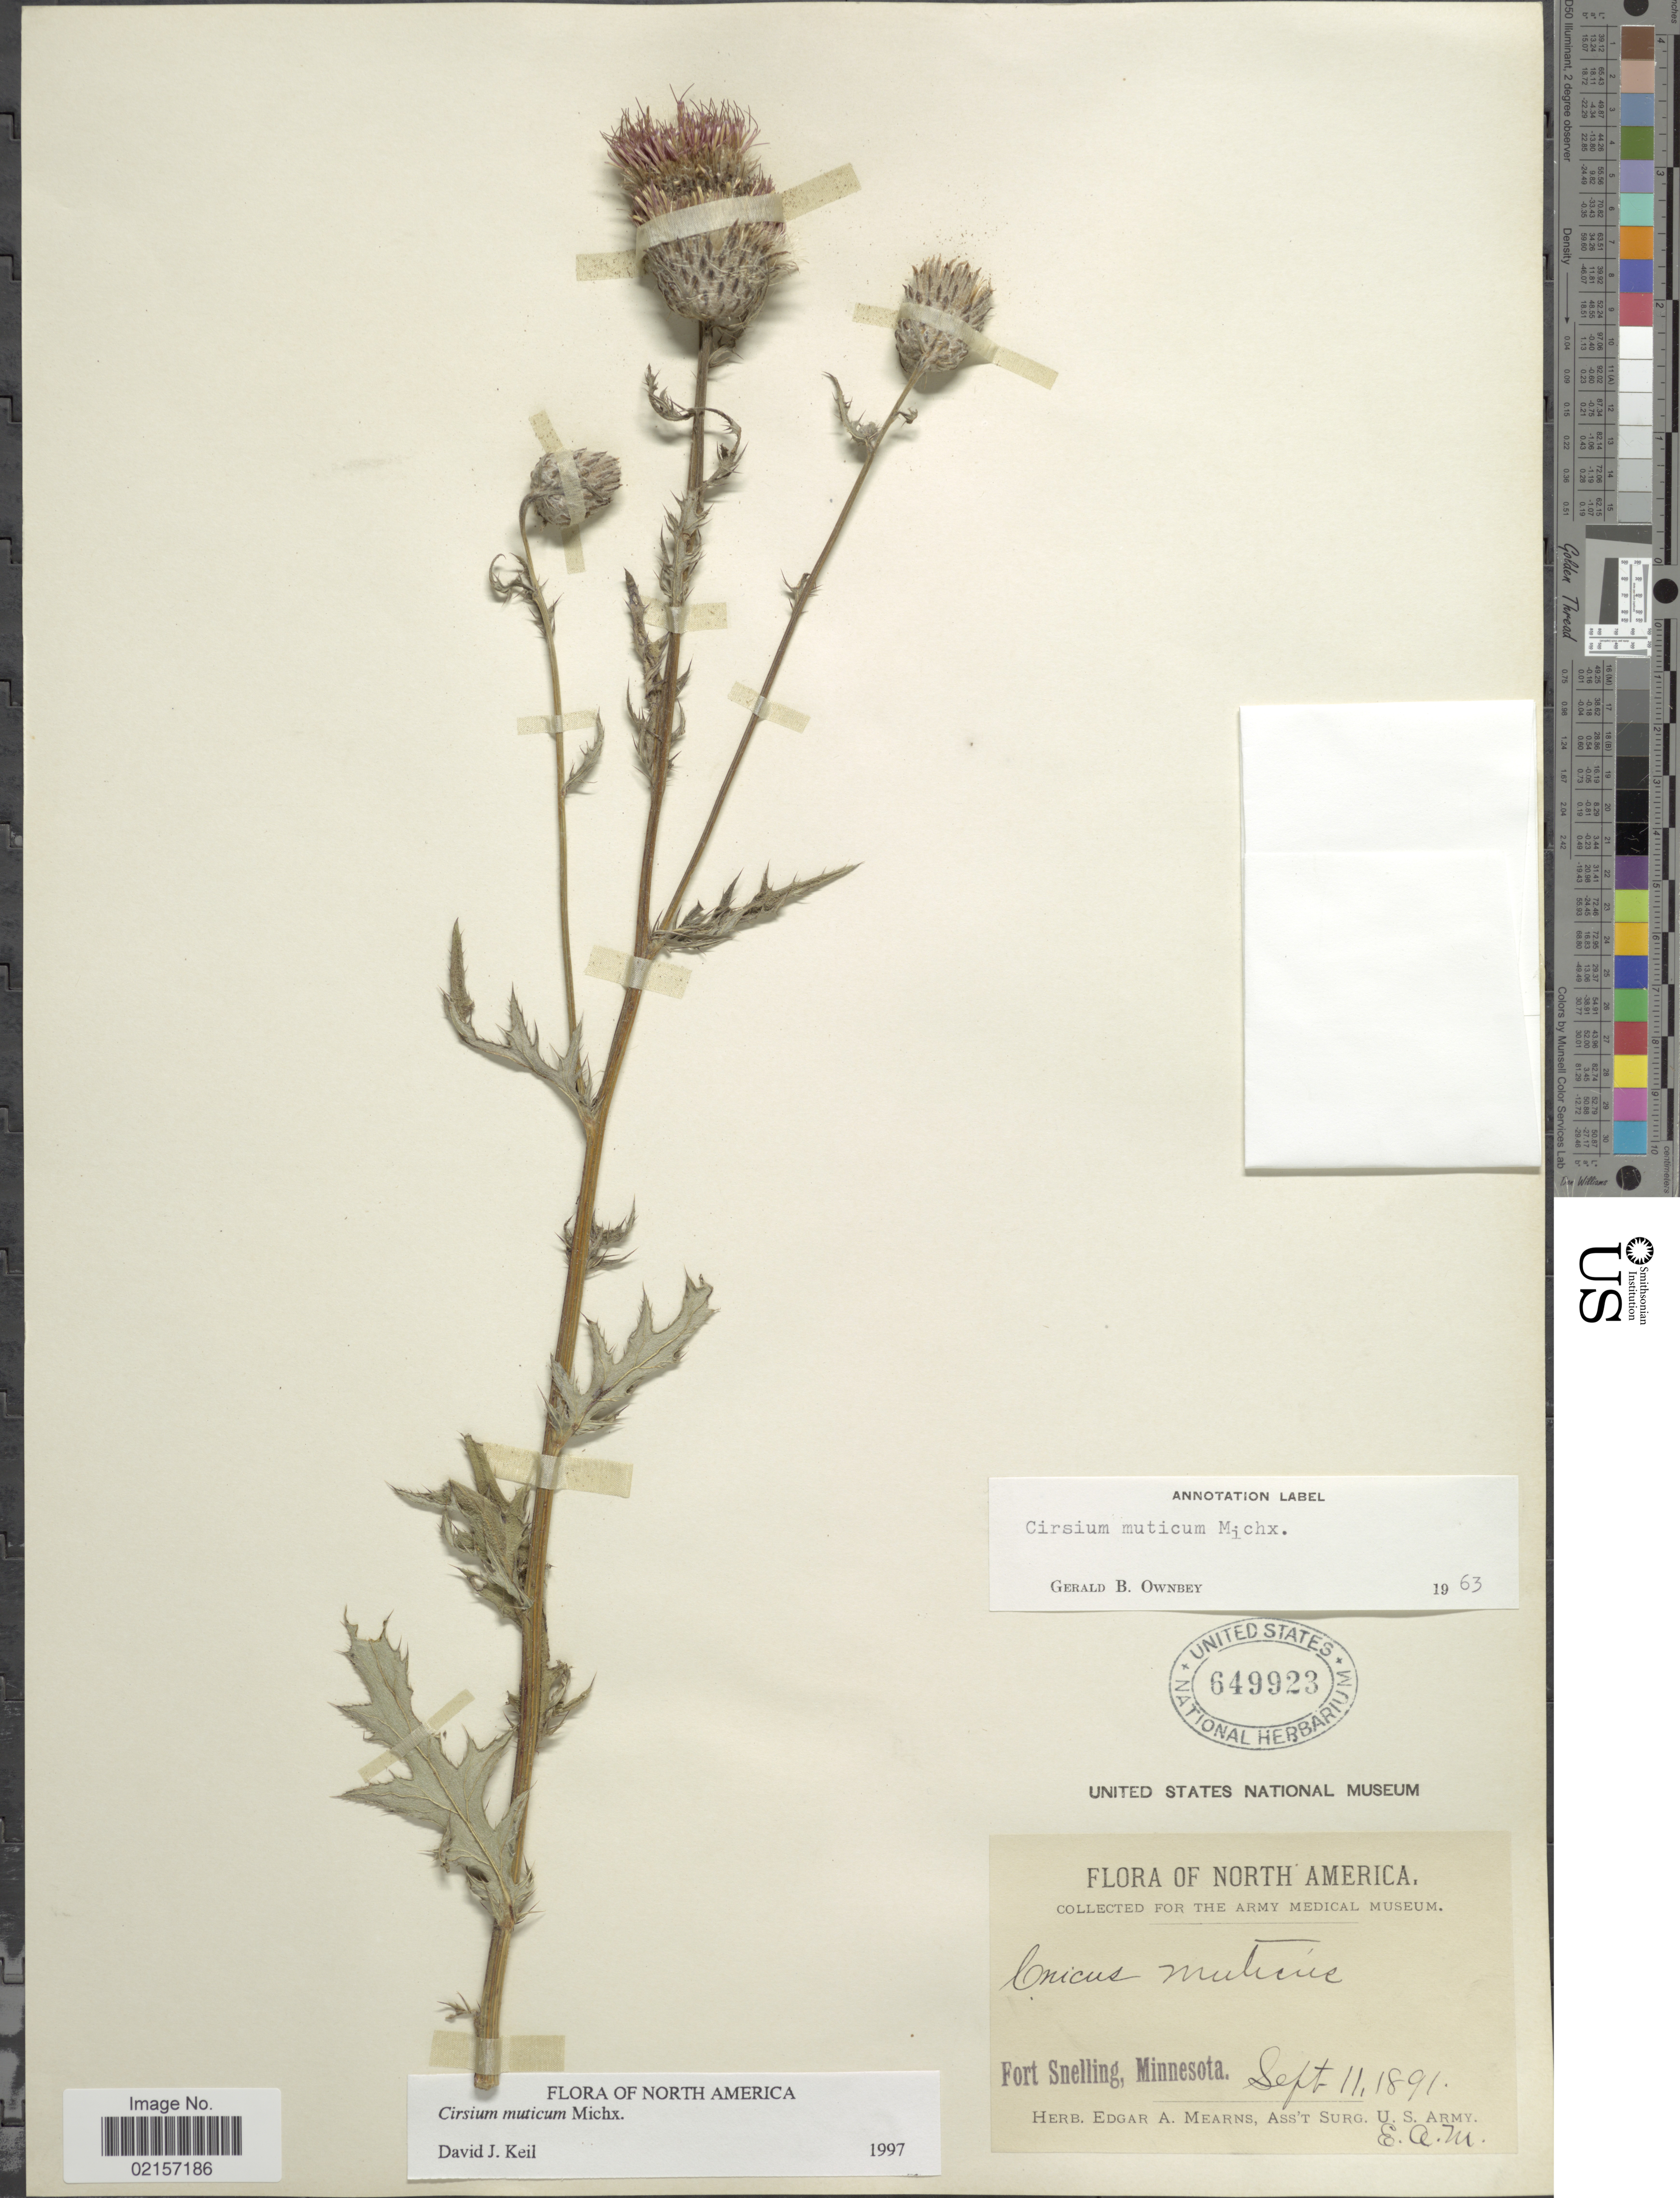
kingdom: Plantae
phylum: Tracheophyta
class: Magnoliopsida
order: Asterales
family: Asteraceae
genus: Cirsium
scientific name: Cirsium muticum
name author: Michx.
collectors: E. A. Mearns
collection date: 1891-09-11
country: United States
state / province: Minnesota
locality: North America, Fort Snelling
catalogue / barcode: US 649923